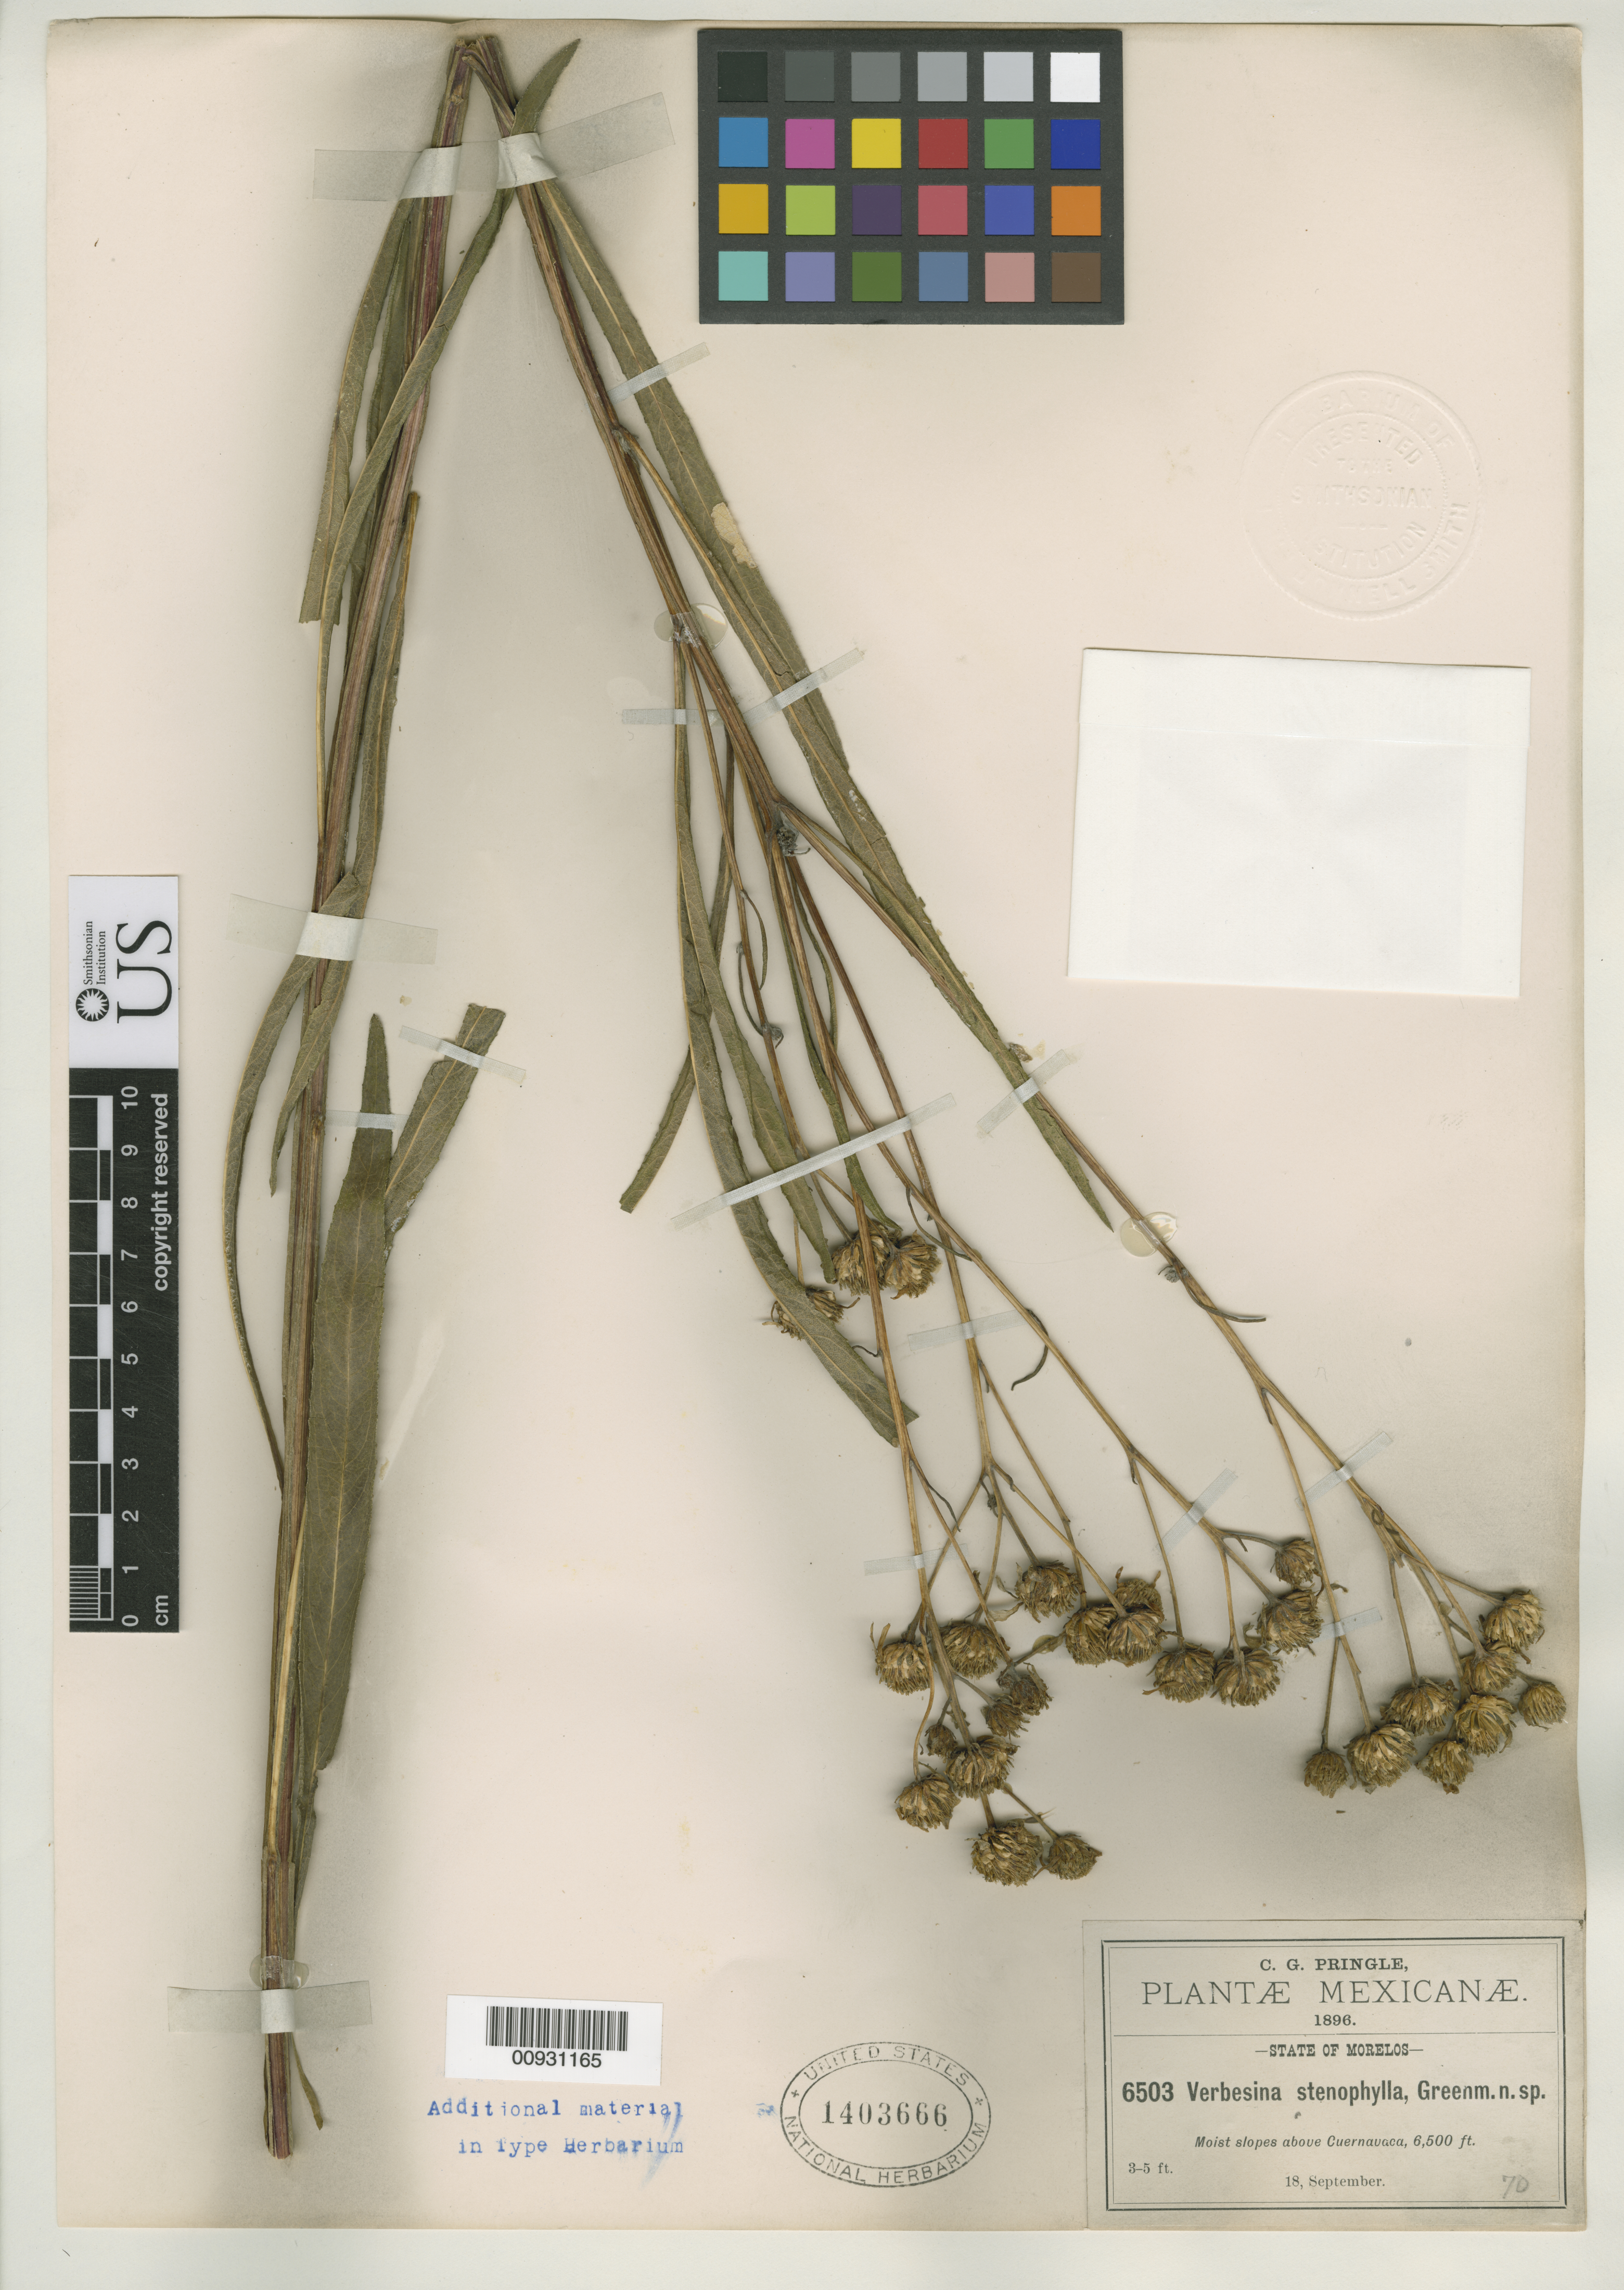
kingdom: Plantae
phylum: Tracheophyta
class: Magnoliopsida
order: Asterales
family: Asteraceae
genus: Verbesina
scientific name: Verbesina stenophylla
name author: Greenm.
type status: Isotype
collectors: C. G. Pringle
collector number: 6503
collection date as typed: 18 Sep 1896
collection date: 1896-09-18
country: Mexico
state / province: Morelos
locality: Cuernavaca.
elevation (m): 1981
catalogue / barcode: US 1403666